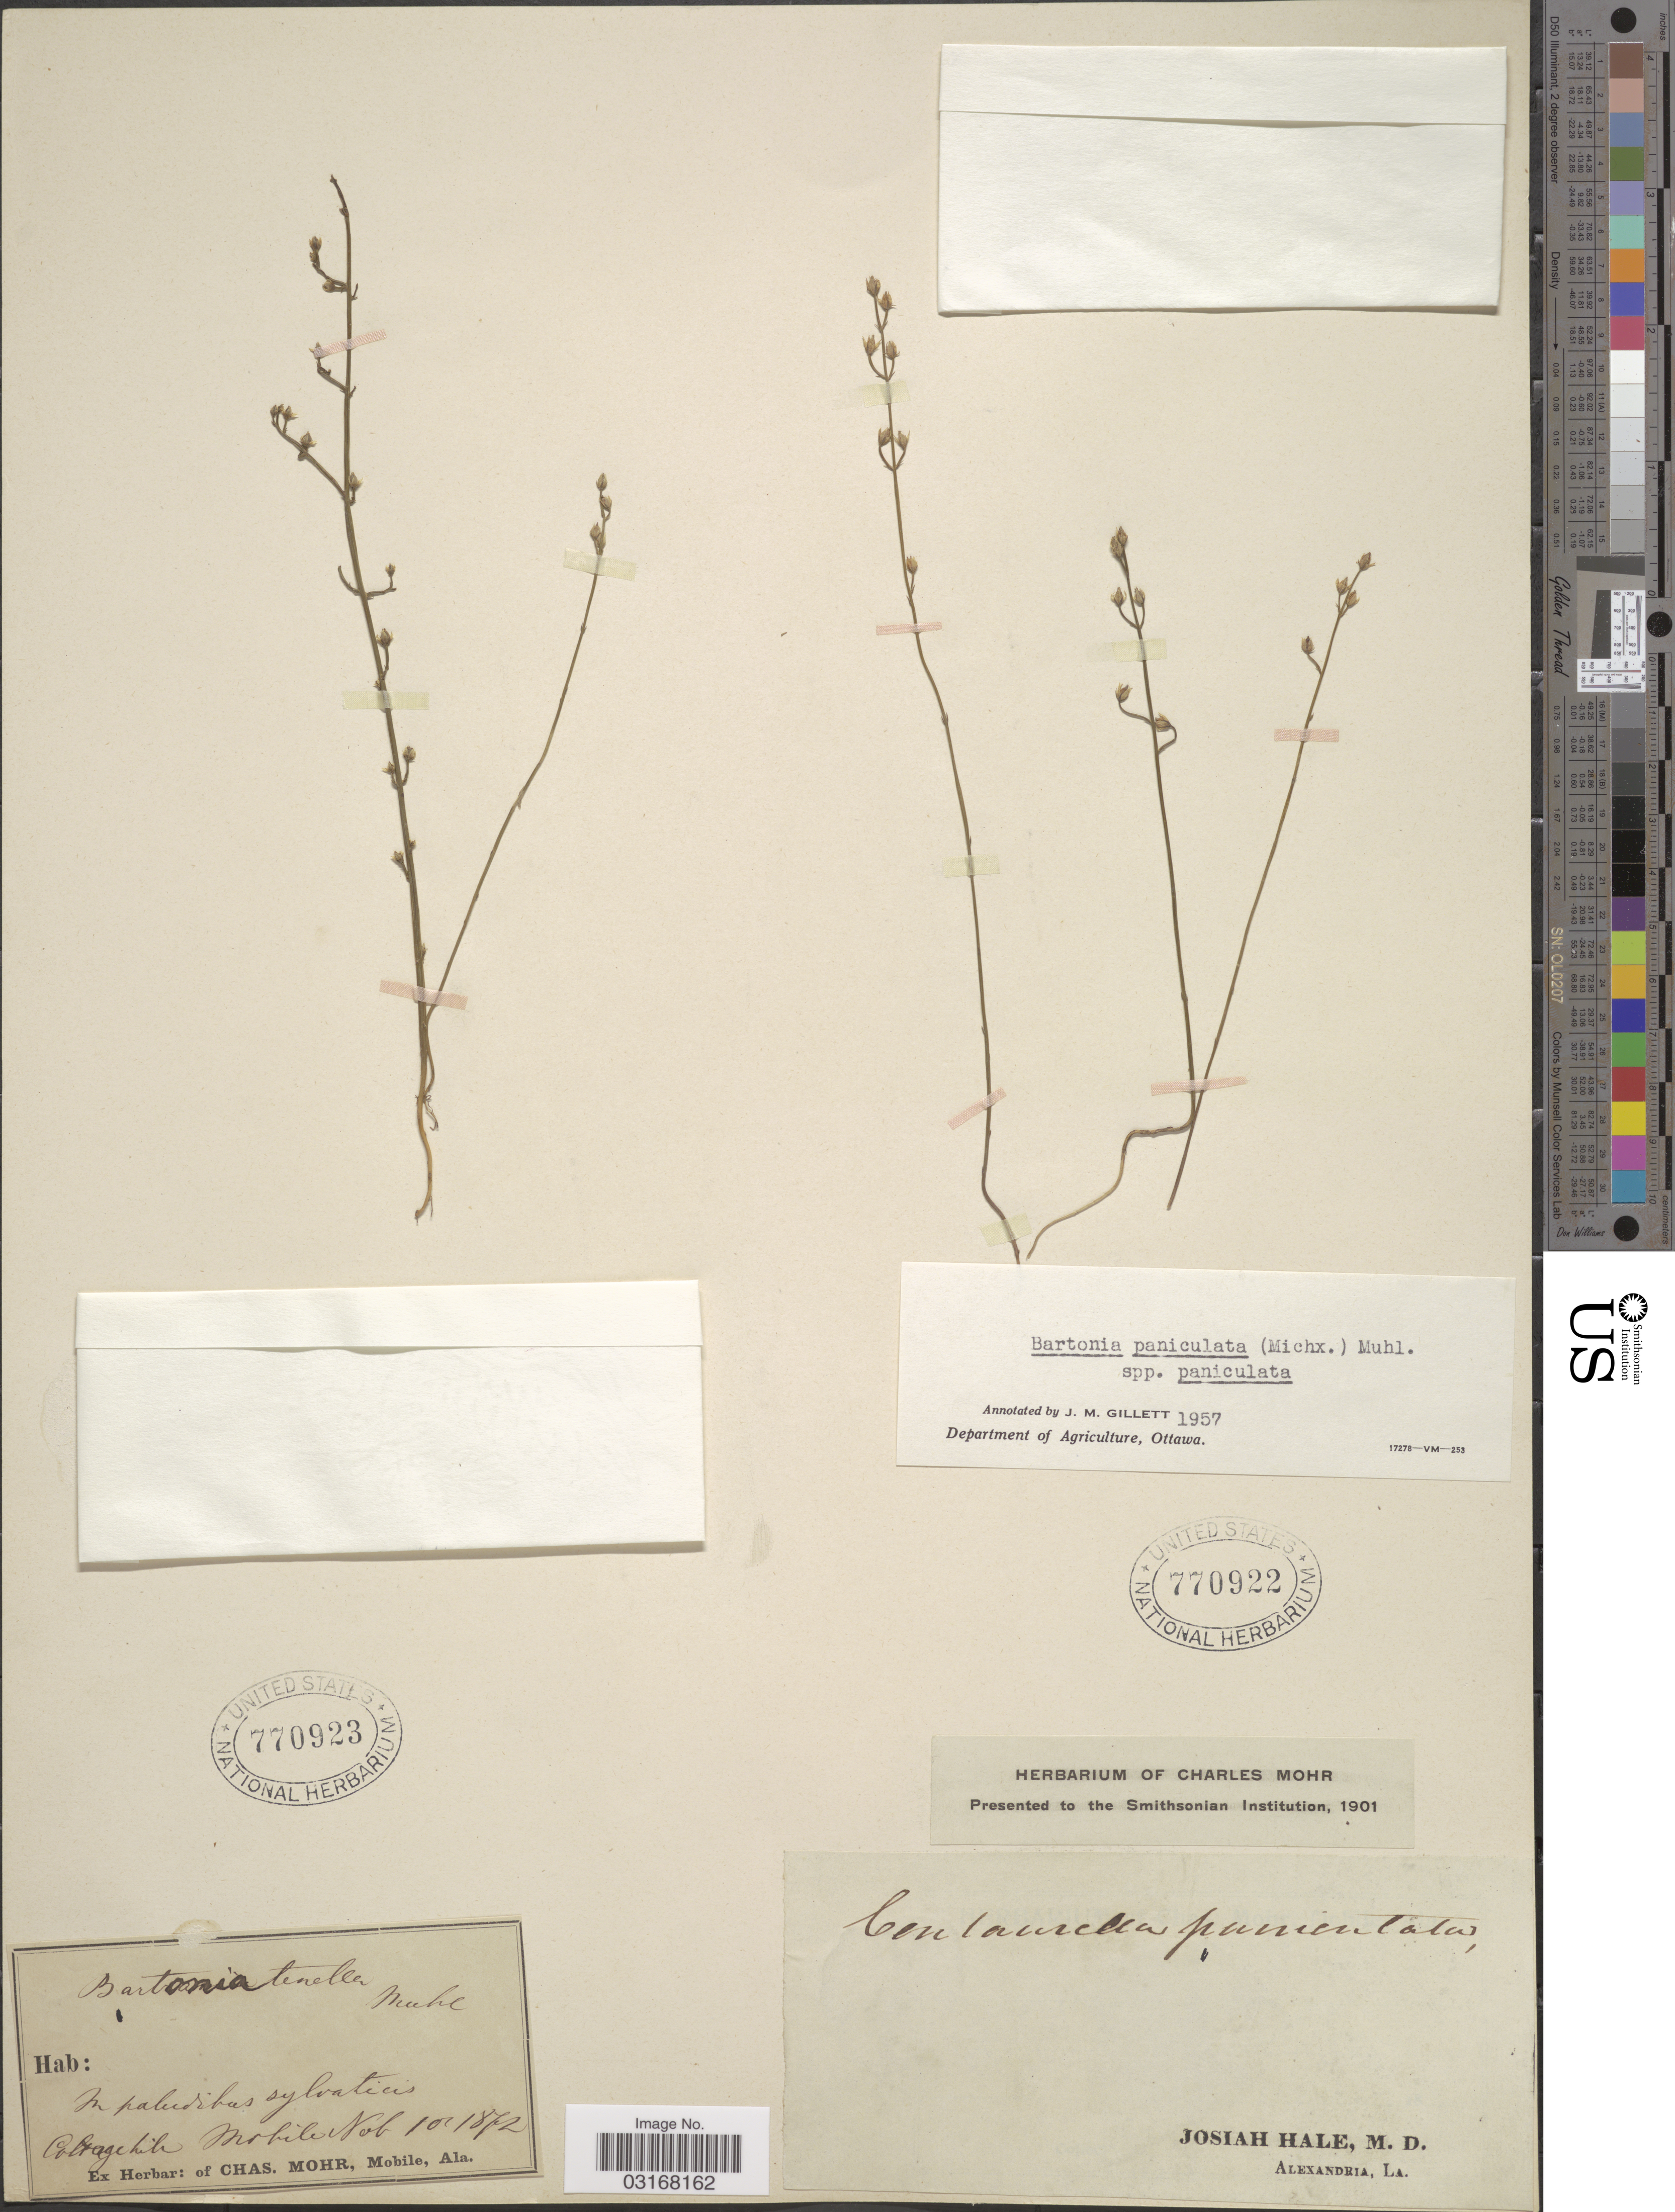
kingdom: Plantae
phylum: Tracheophyta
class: Magnoliopsida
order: Gentianales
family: Gentianaceae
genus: Bartonia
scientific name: Bartonia paniculata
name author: (Michx.) Muhl.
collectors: ex herb. Charles Mohr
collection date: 1872-11-10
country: United States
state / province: Alabama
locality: Cottagehill Mobile.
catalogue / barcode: US 770923